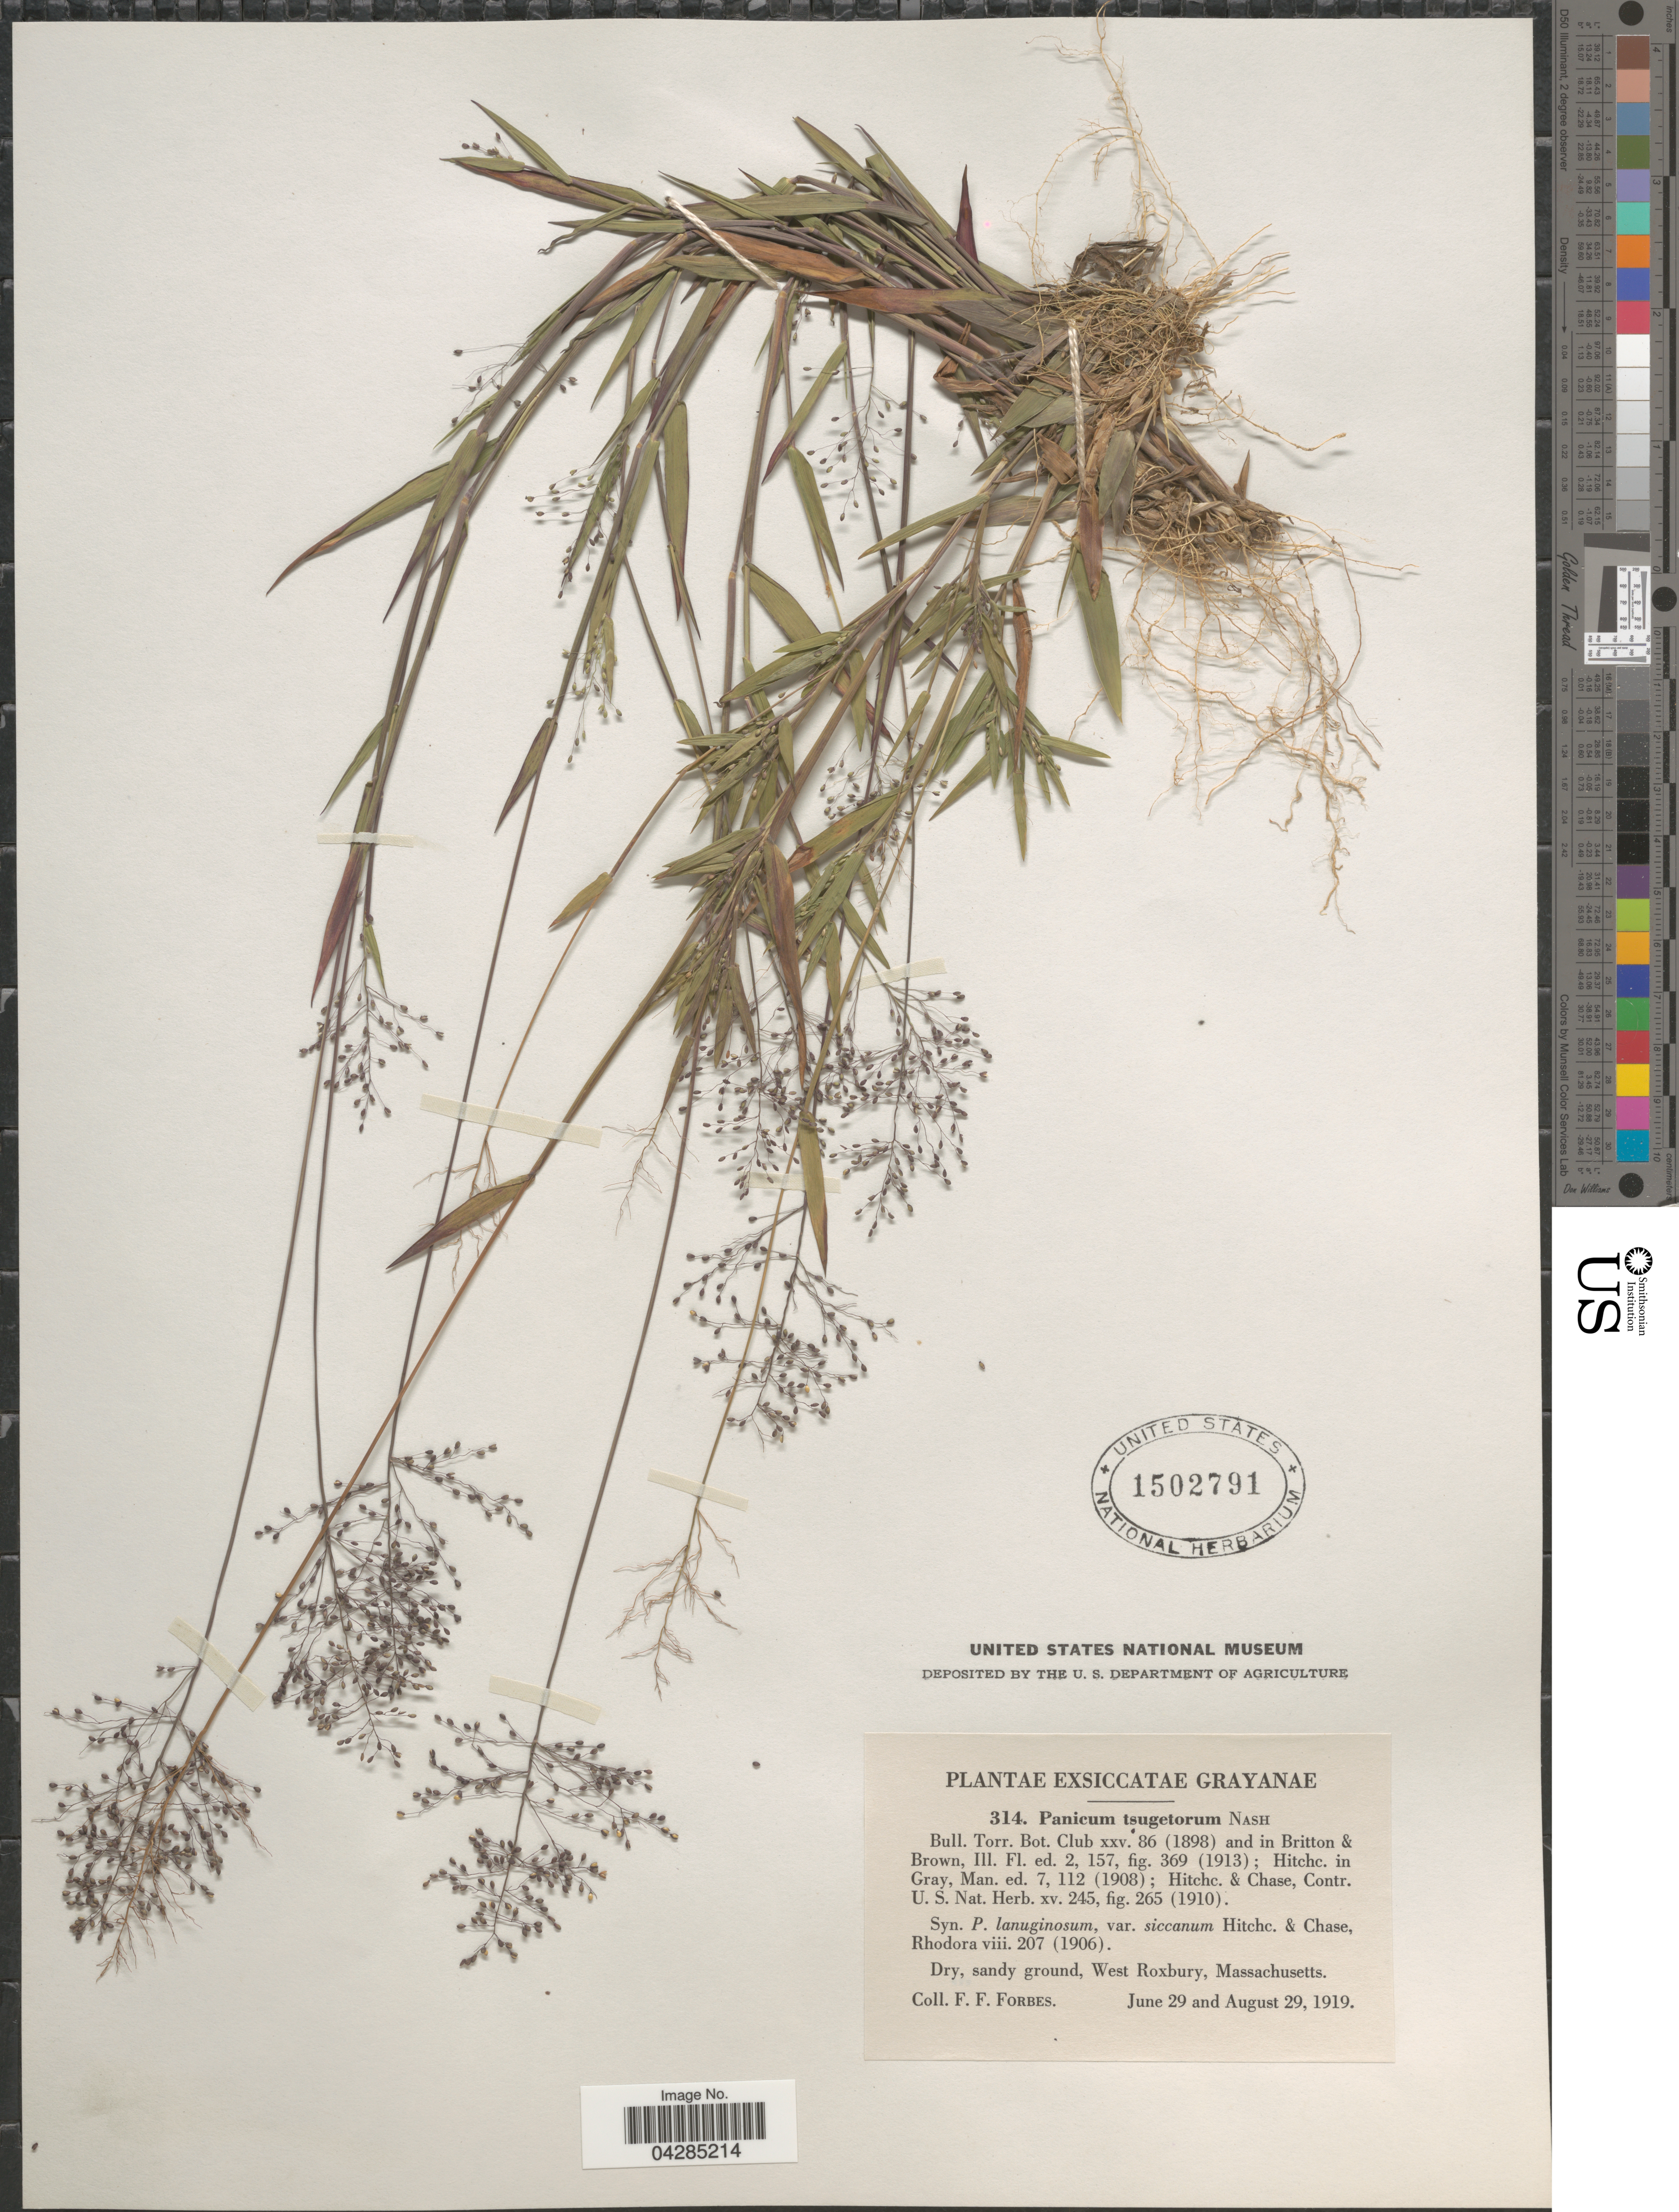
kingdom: Plantae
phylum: Tracheophyta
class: Liliopsida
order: Poales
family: Poaceae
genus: Dichanthelium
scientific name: Dichanthelium portoricense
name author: (Desv. ex Ham.) B.F. Hansen & Wunderlin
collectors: F. Forbes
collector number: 314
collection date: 1919-06-29/1919-08-29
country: United States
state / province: Massachusetts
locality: Dry, sandy ground, West Roxbury.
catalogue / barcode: US 1502791